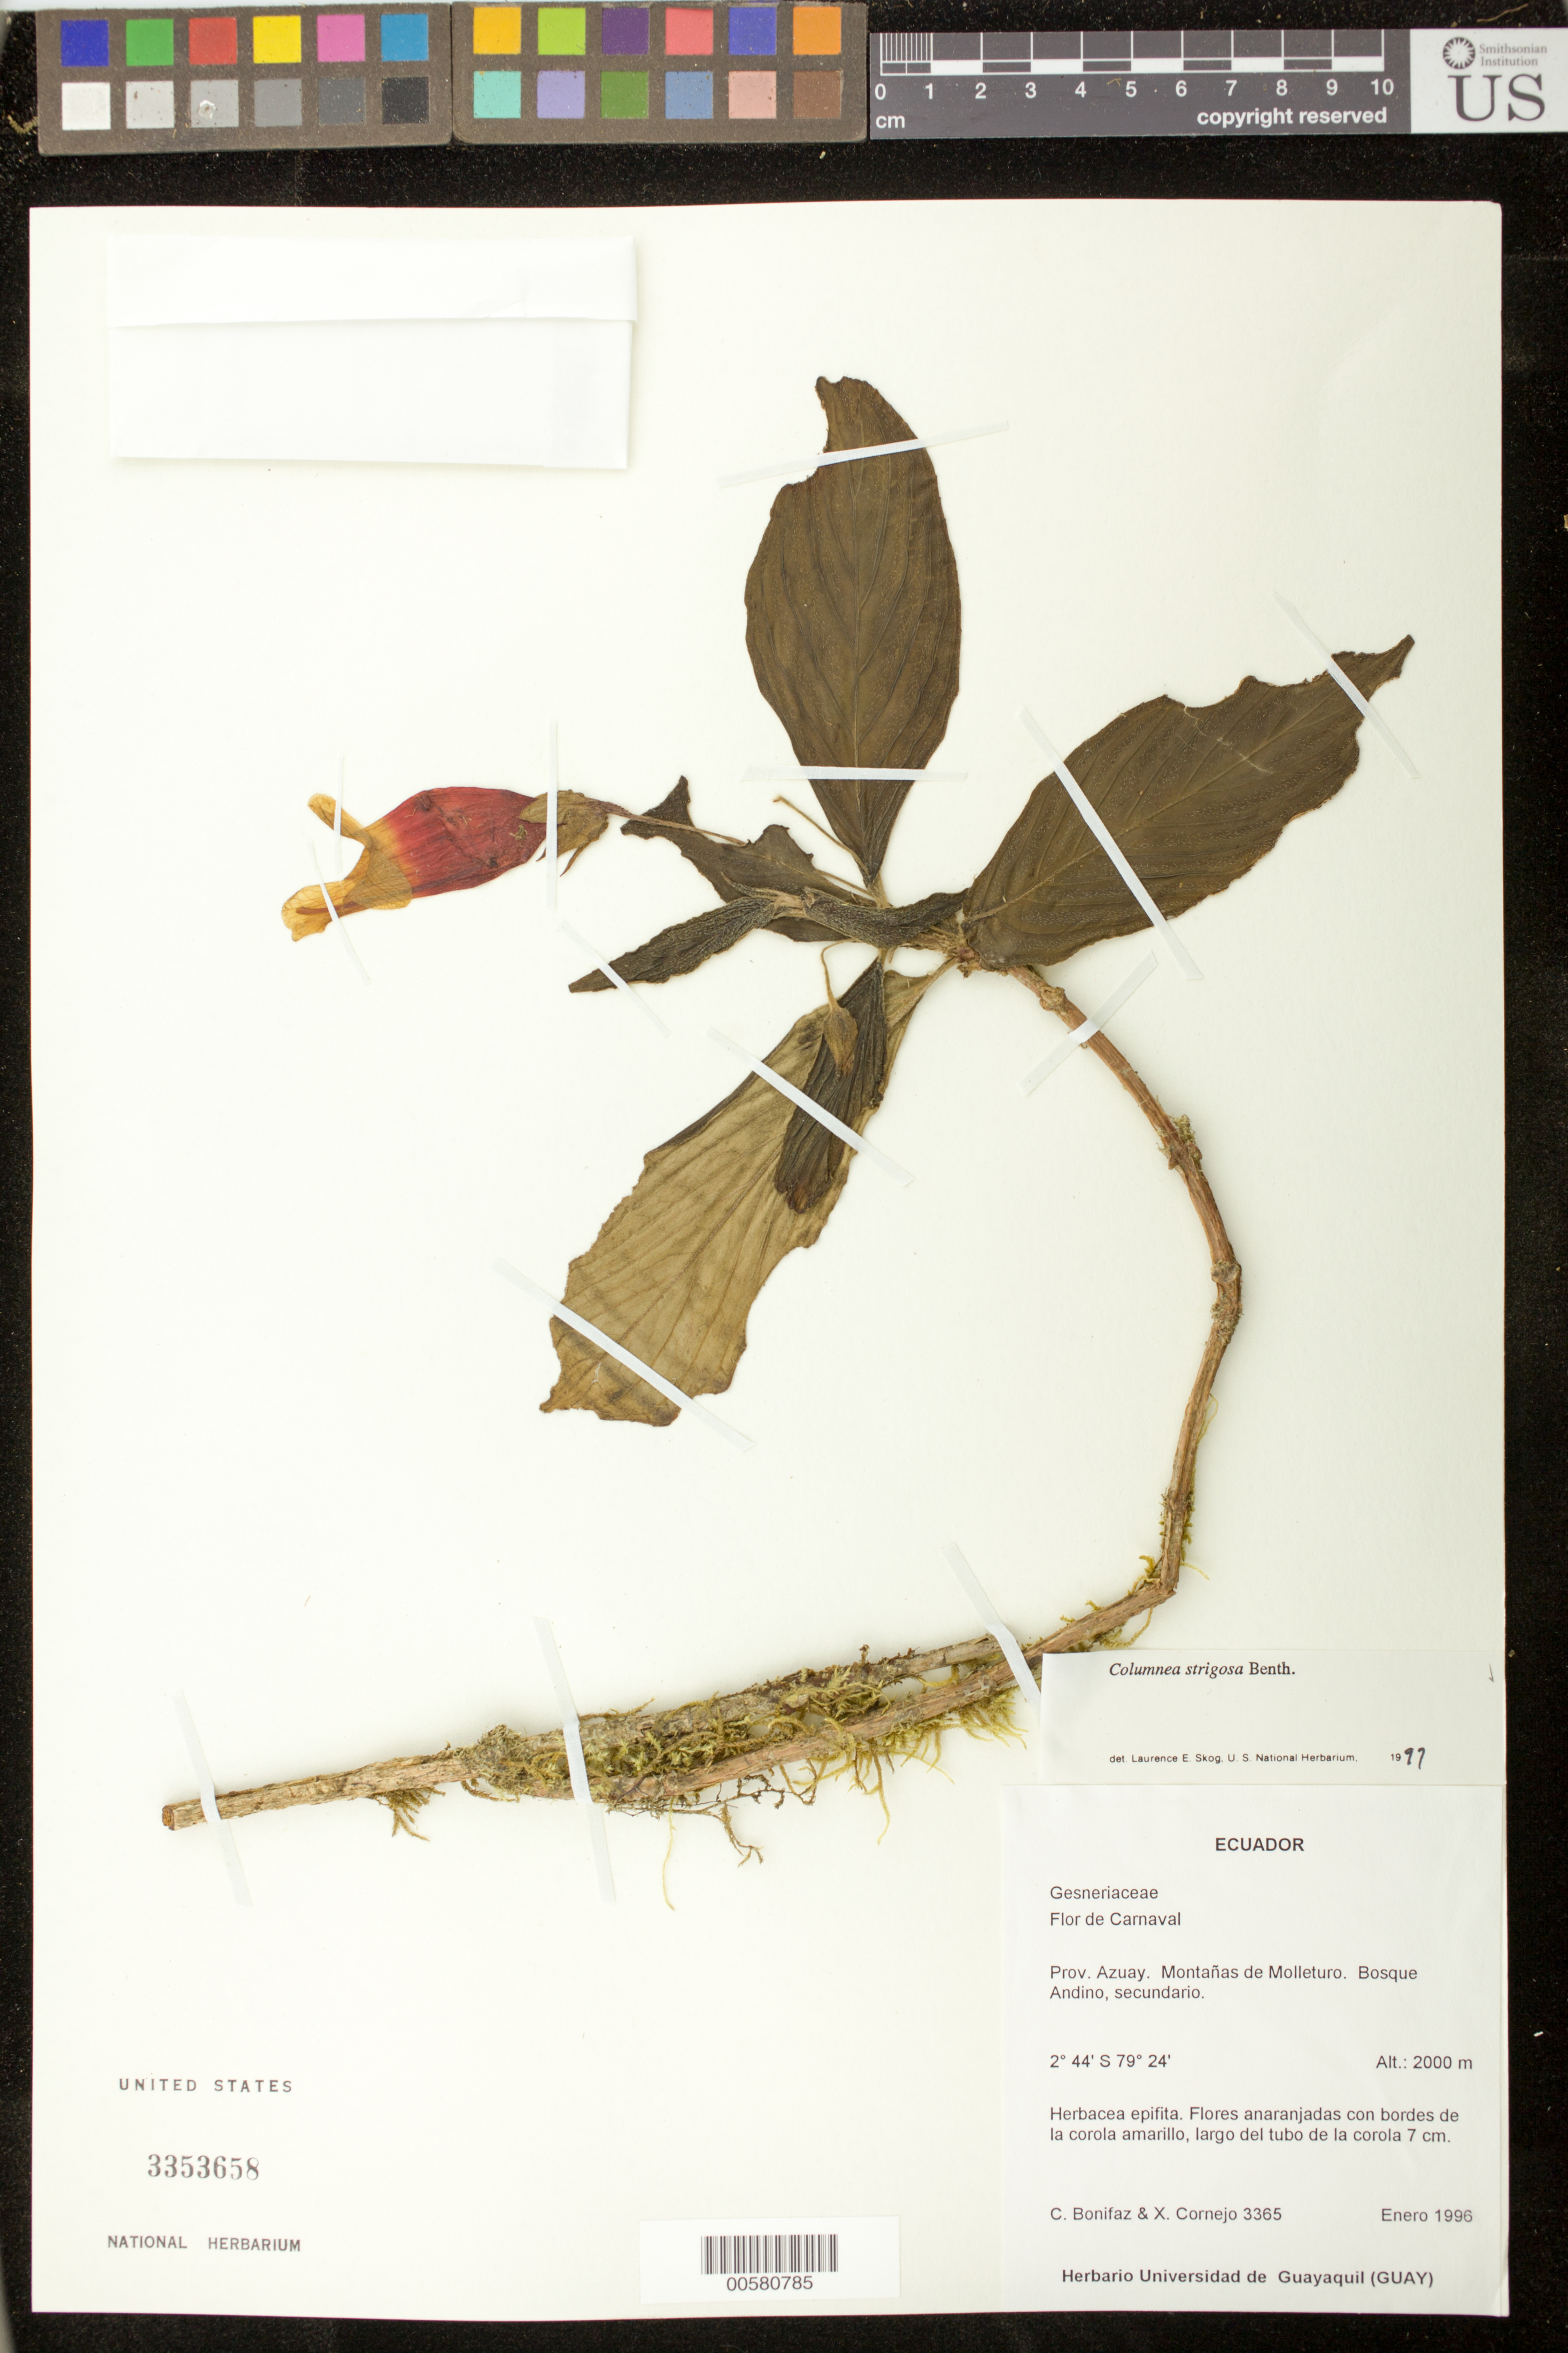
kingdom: Plantae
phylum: Tracheophyta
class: Magnoliopsida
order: Lamiales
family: Gesneriaceae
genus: Columnea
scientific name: Columnea strigosa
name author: Benth.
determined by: Skog, Laurence E.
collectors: C. Bonifaz & X. F. Cornejo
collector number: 3365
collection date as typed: Jan 1996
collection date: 1996-01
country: Ecuador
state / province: Azuay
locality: Montañas de Molleturo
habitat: Bosque andino, secundario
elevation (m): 2000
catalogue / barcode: US 3353658